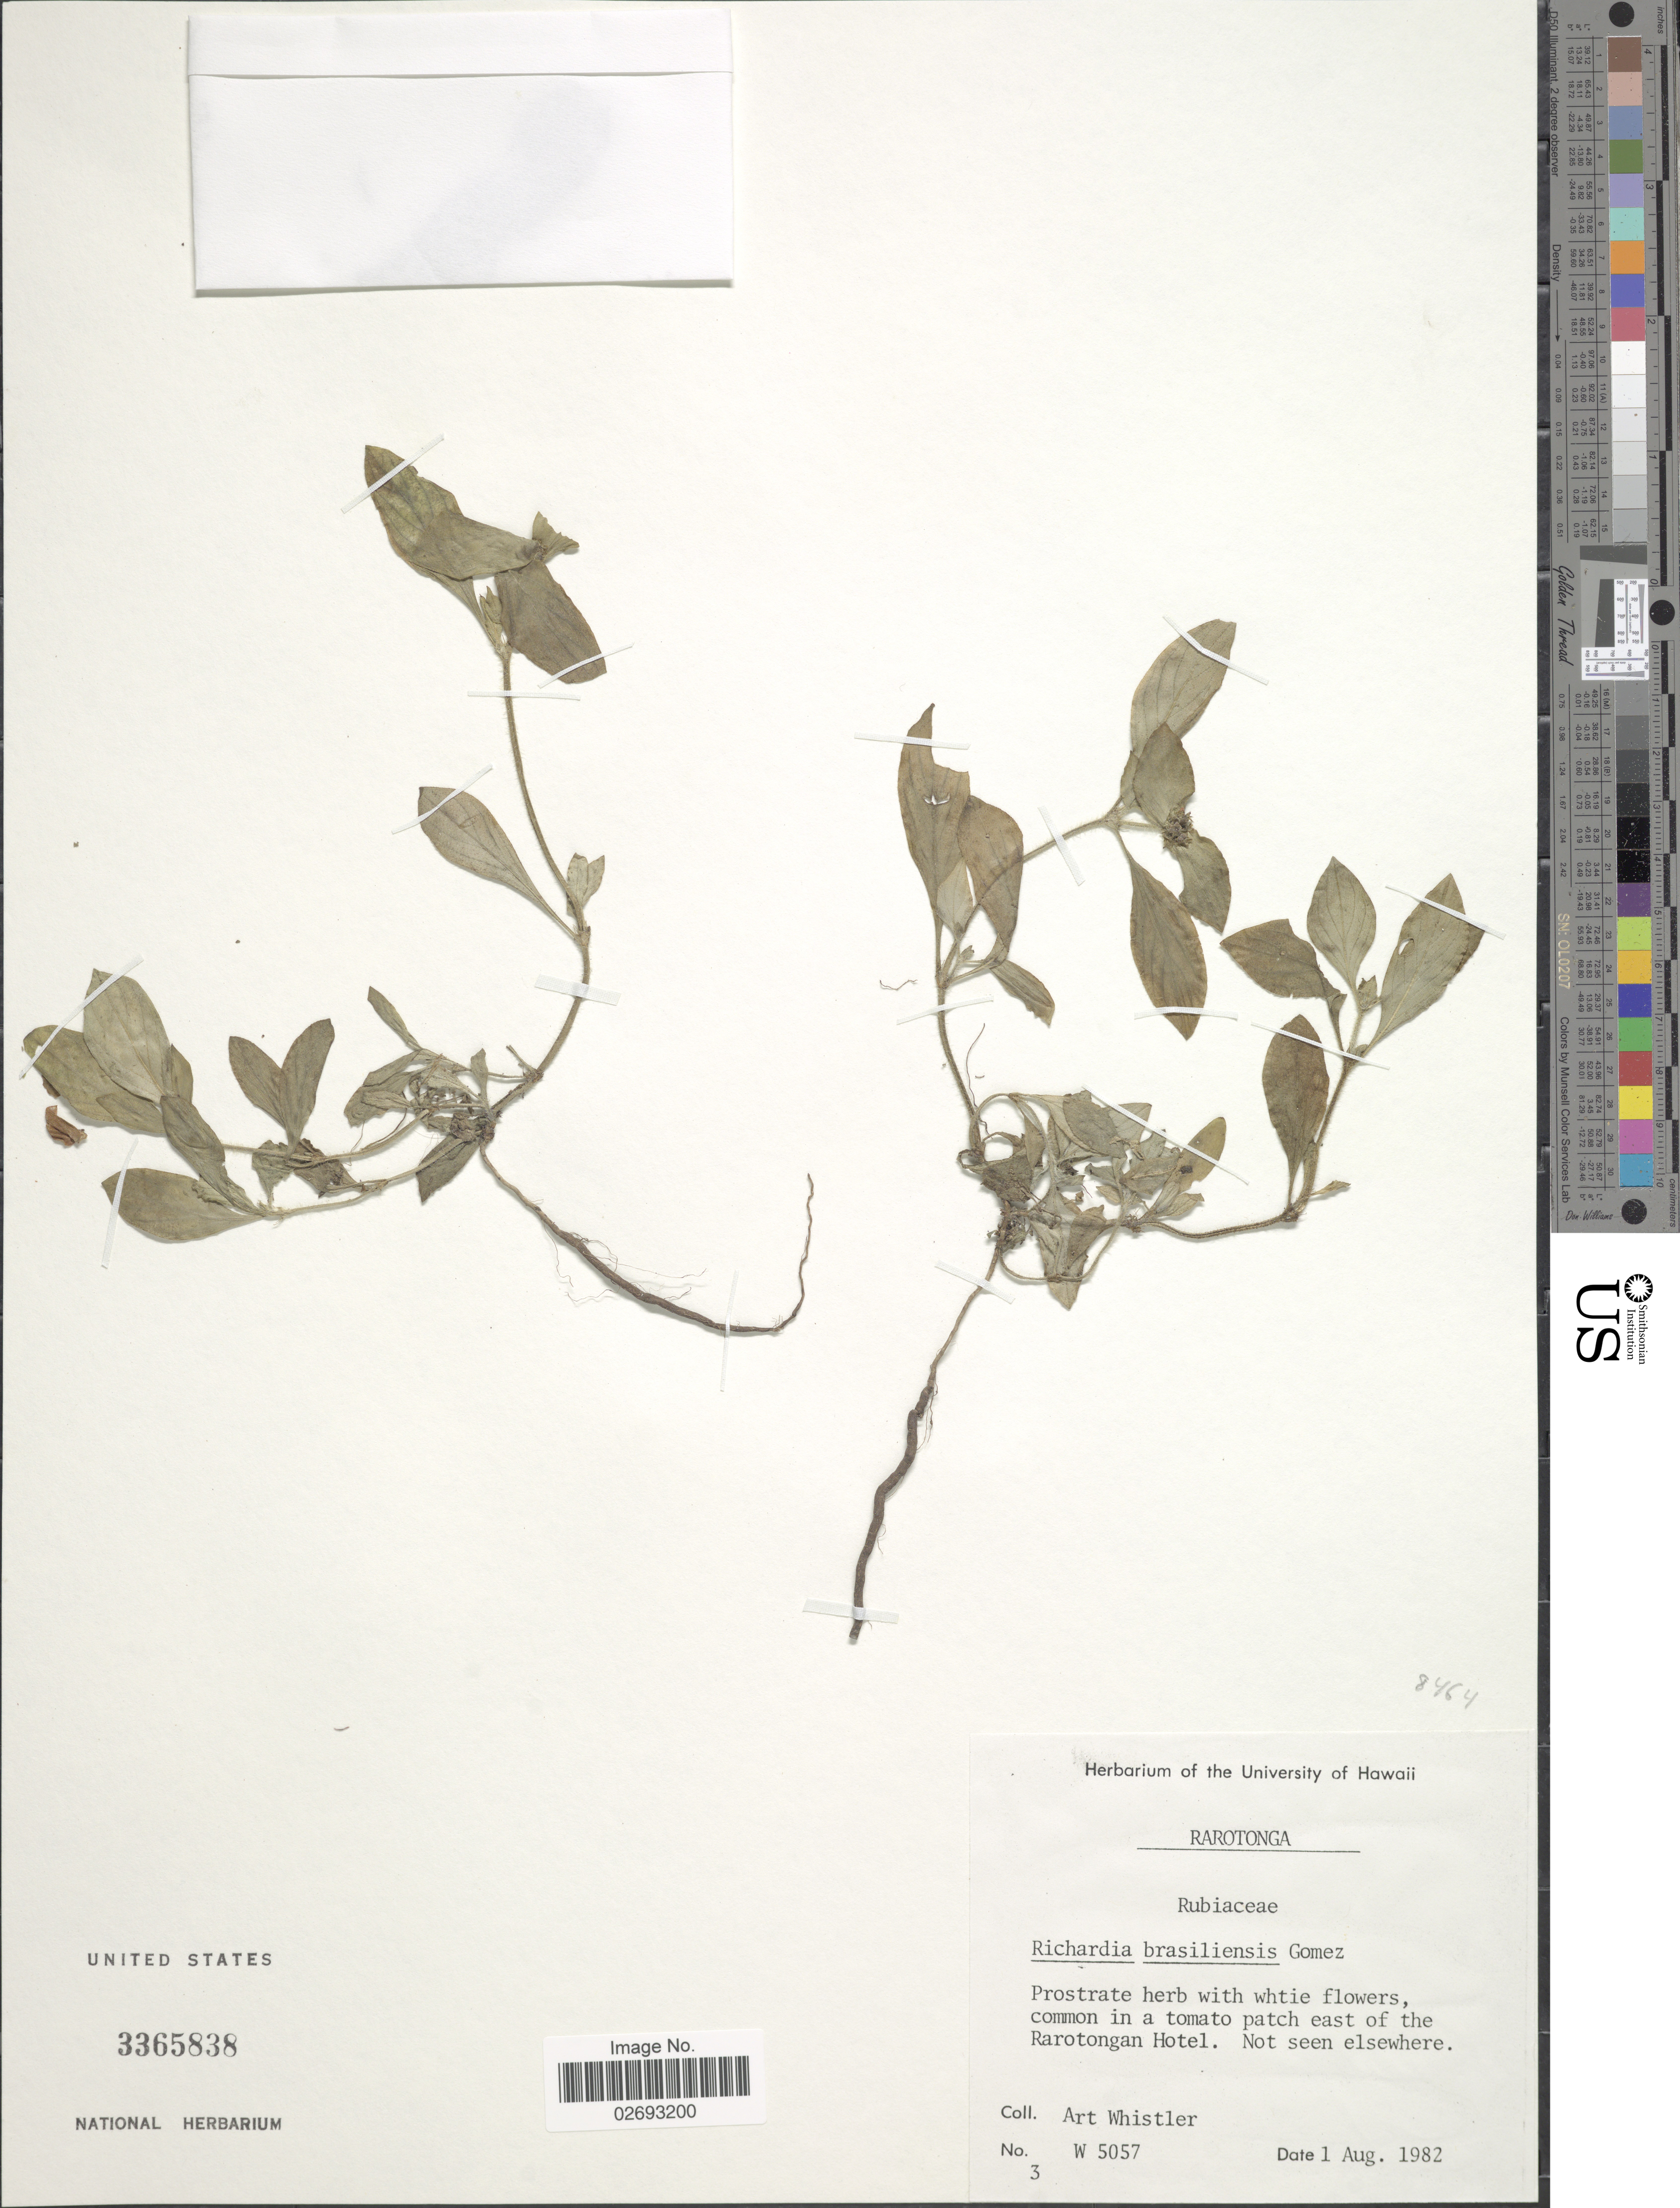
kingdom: Plantae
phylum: Tracheophyta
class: Magnoliopsida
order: Gentianales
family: Rubiaceae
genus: Richardia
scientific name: Richardia brasiliensis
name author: Gomes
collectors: A. Whistler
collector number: W 5057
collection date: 1982-08-01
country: Cook Islands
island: Rarotonga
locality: Rarotonga. Common in a tomato patch east of the Rarotonga Hotel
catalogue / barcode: US 3365838